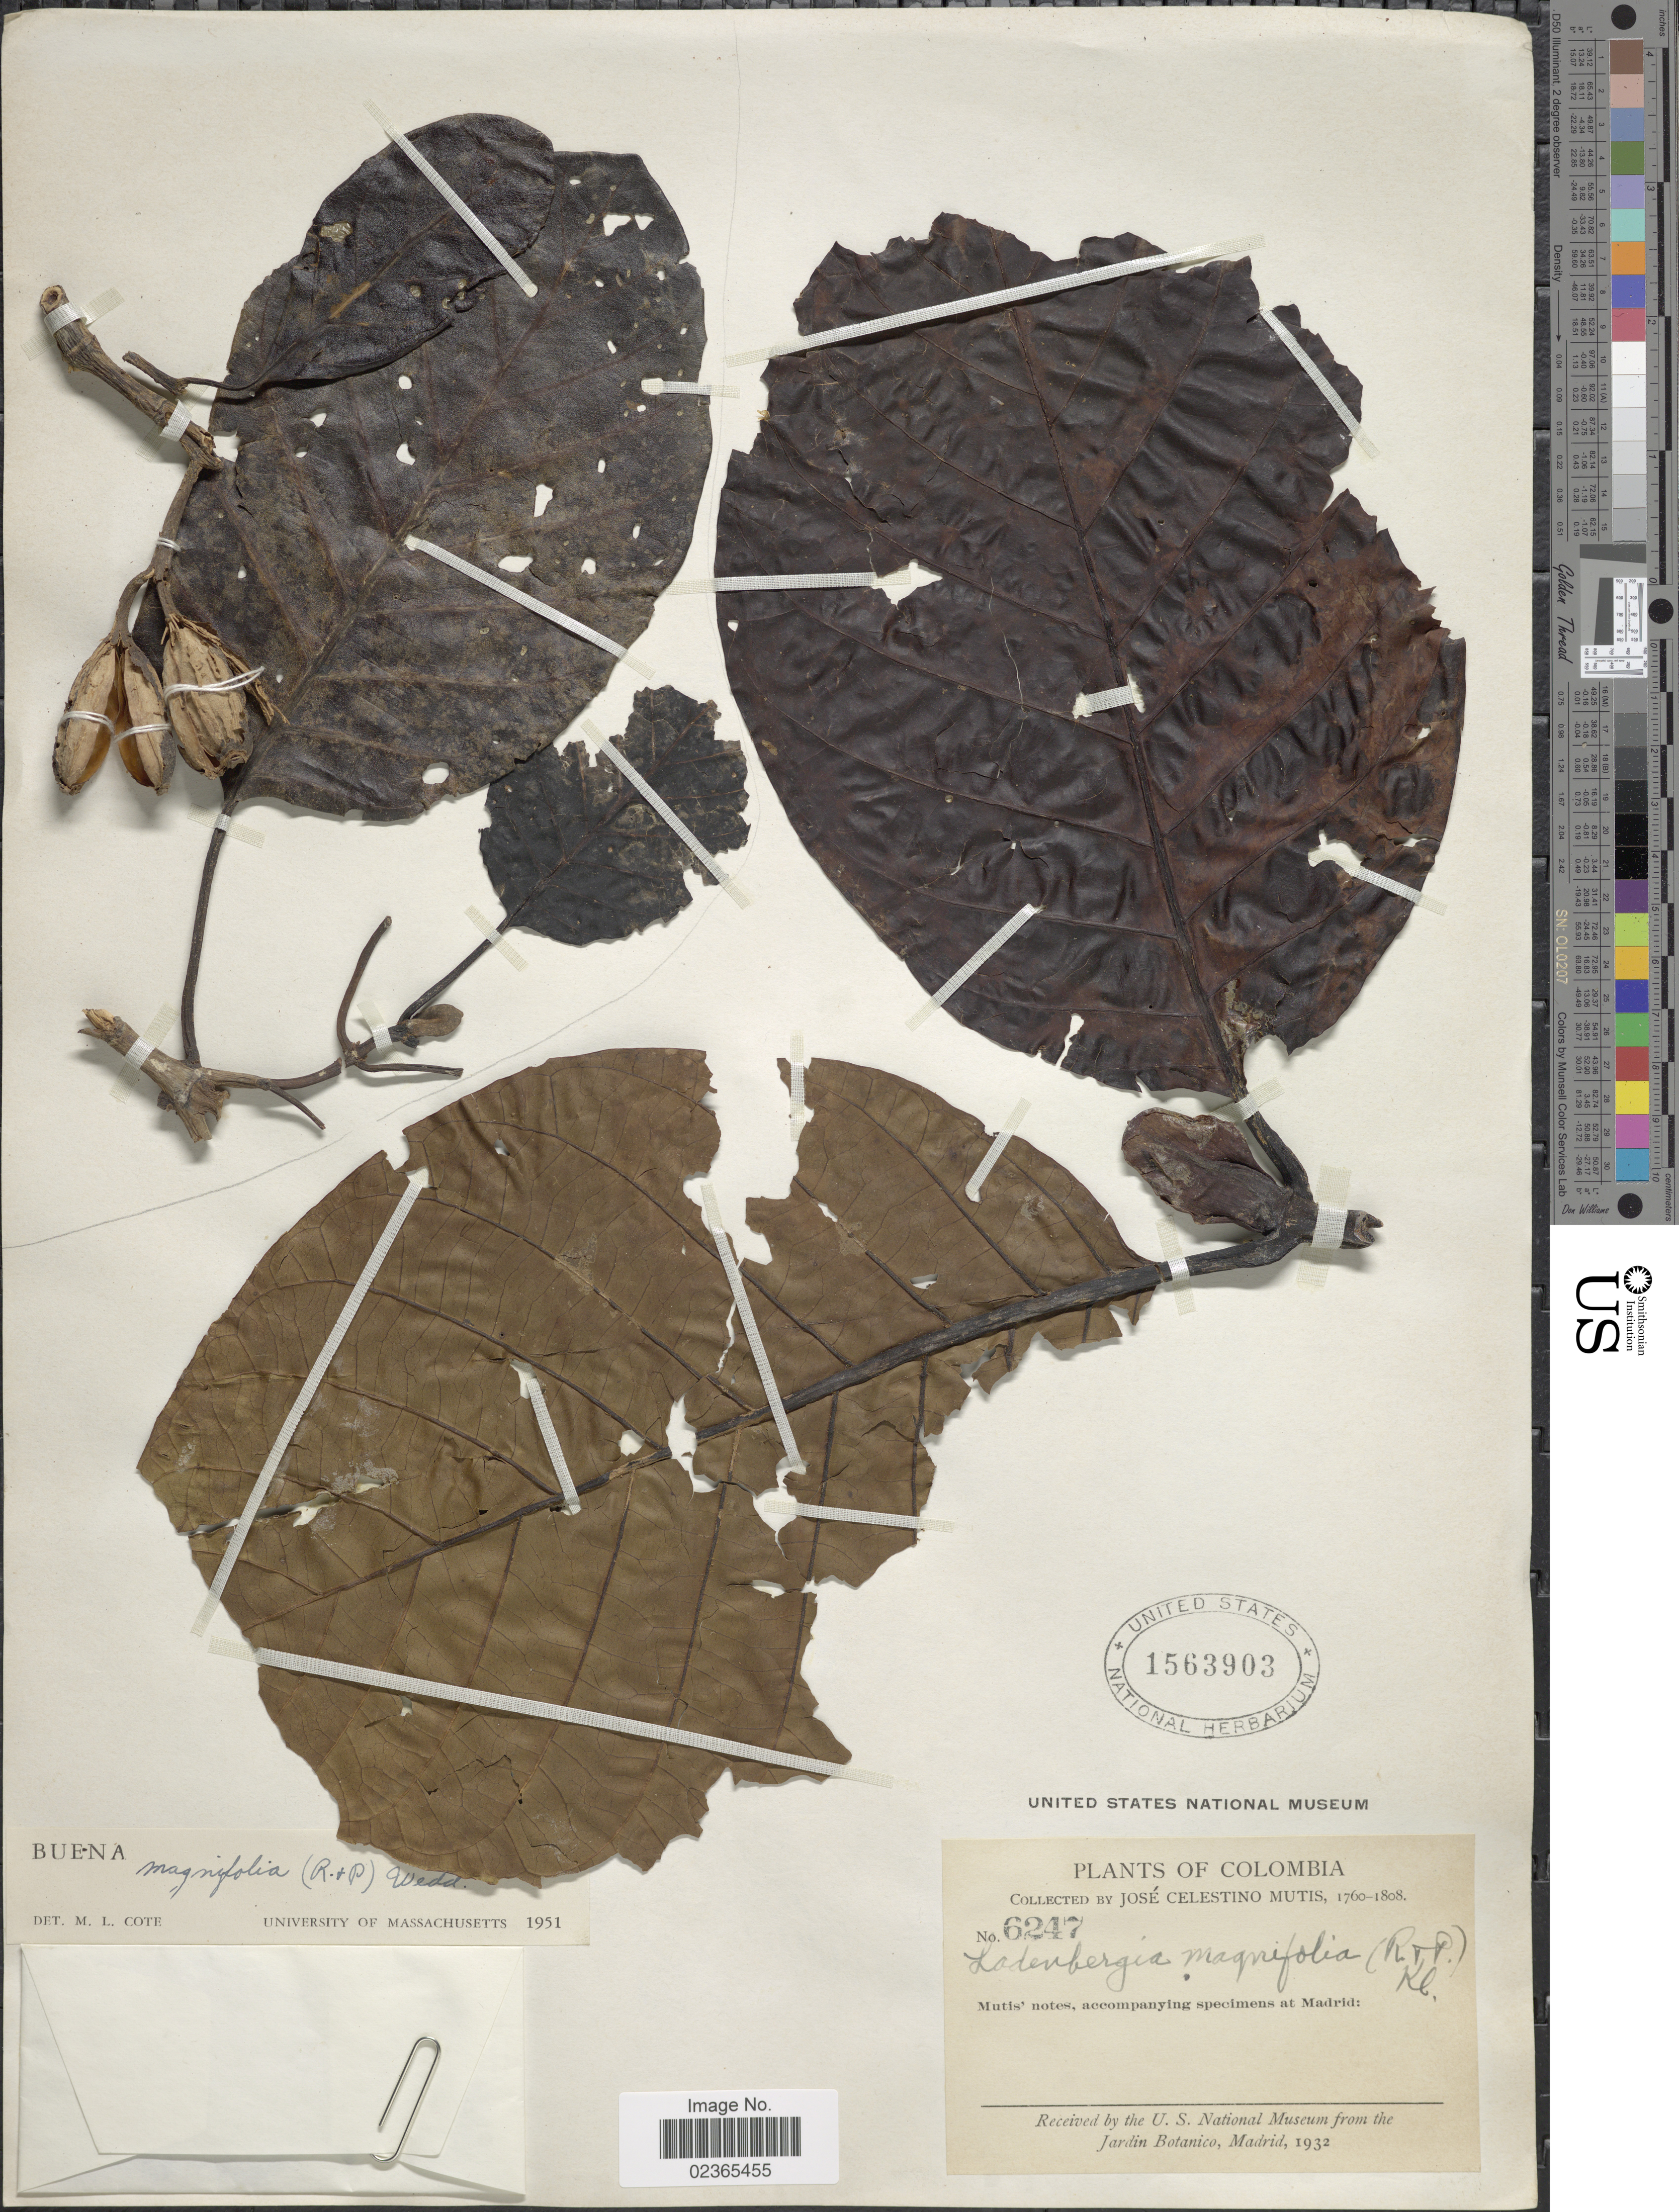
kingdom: Plantae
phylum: Tracheophyta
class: Magnoliopsida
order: Gentianales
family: Rubiaceae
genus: Ladenbergia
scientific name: Ladenbergia oblongifolia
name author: (Mutis) L. Andersson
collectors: J. C. B. Mutis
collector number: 6247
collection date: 1760/1808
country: Colombia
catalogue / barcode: US 1563903